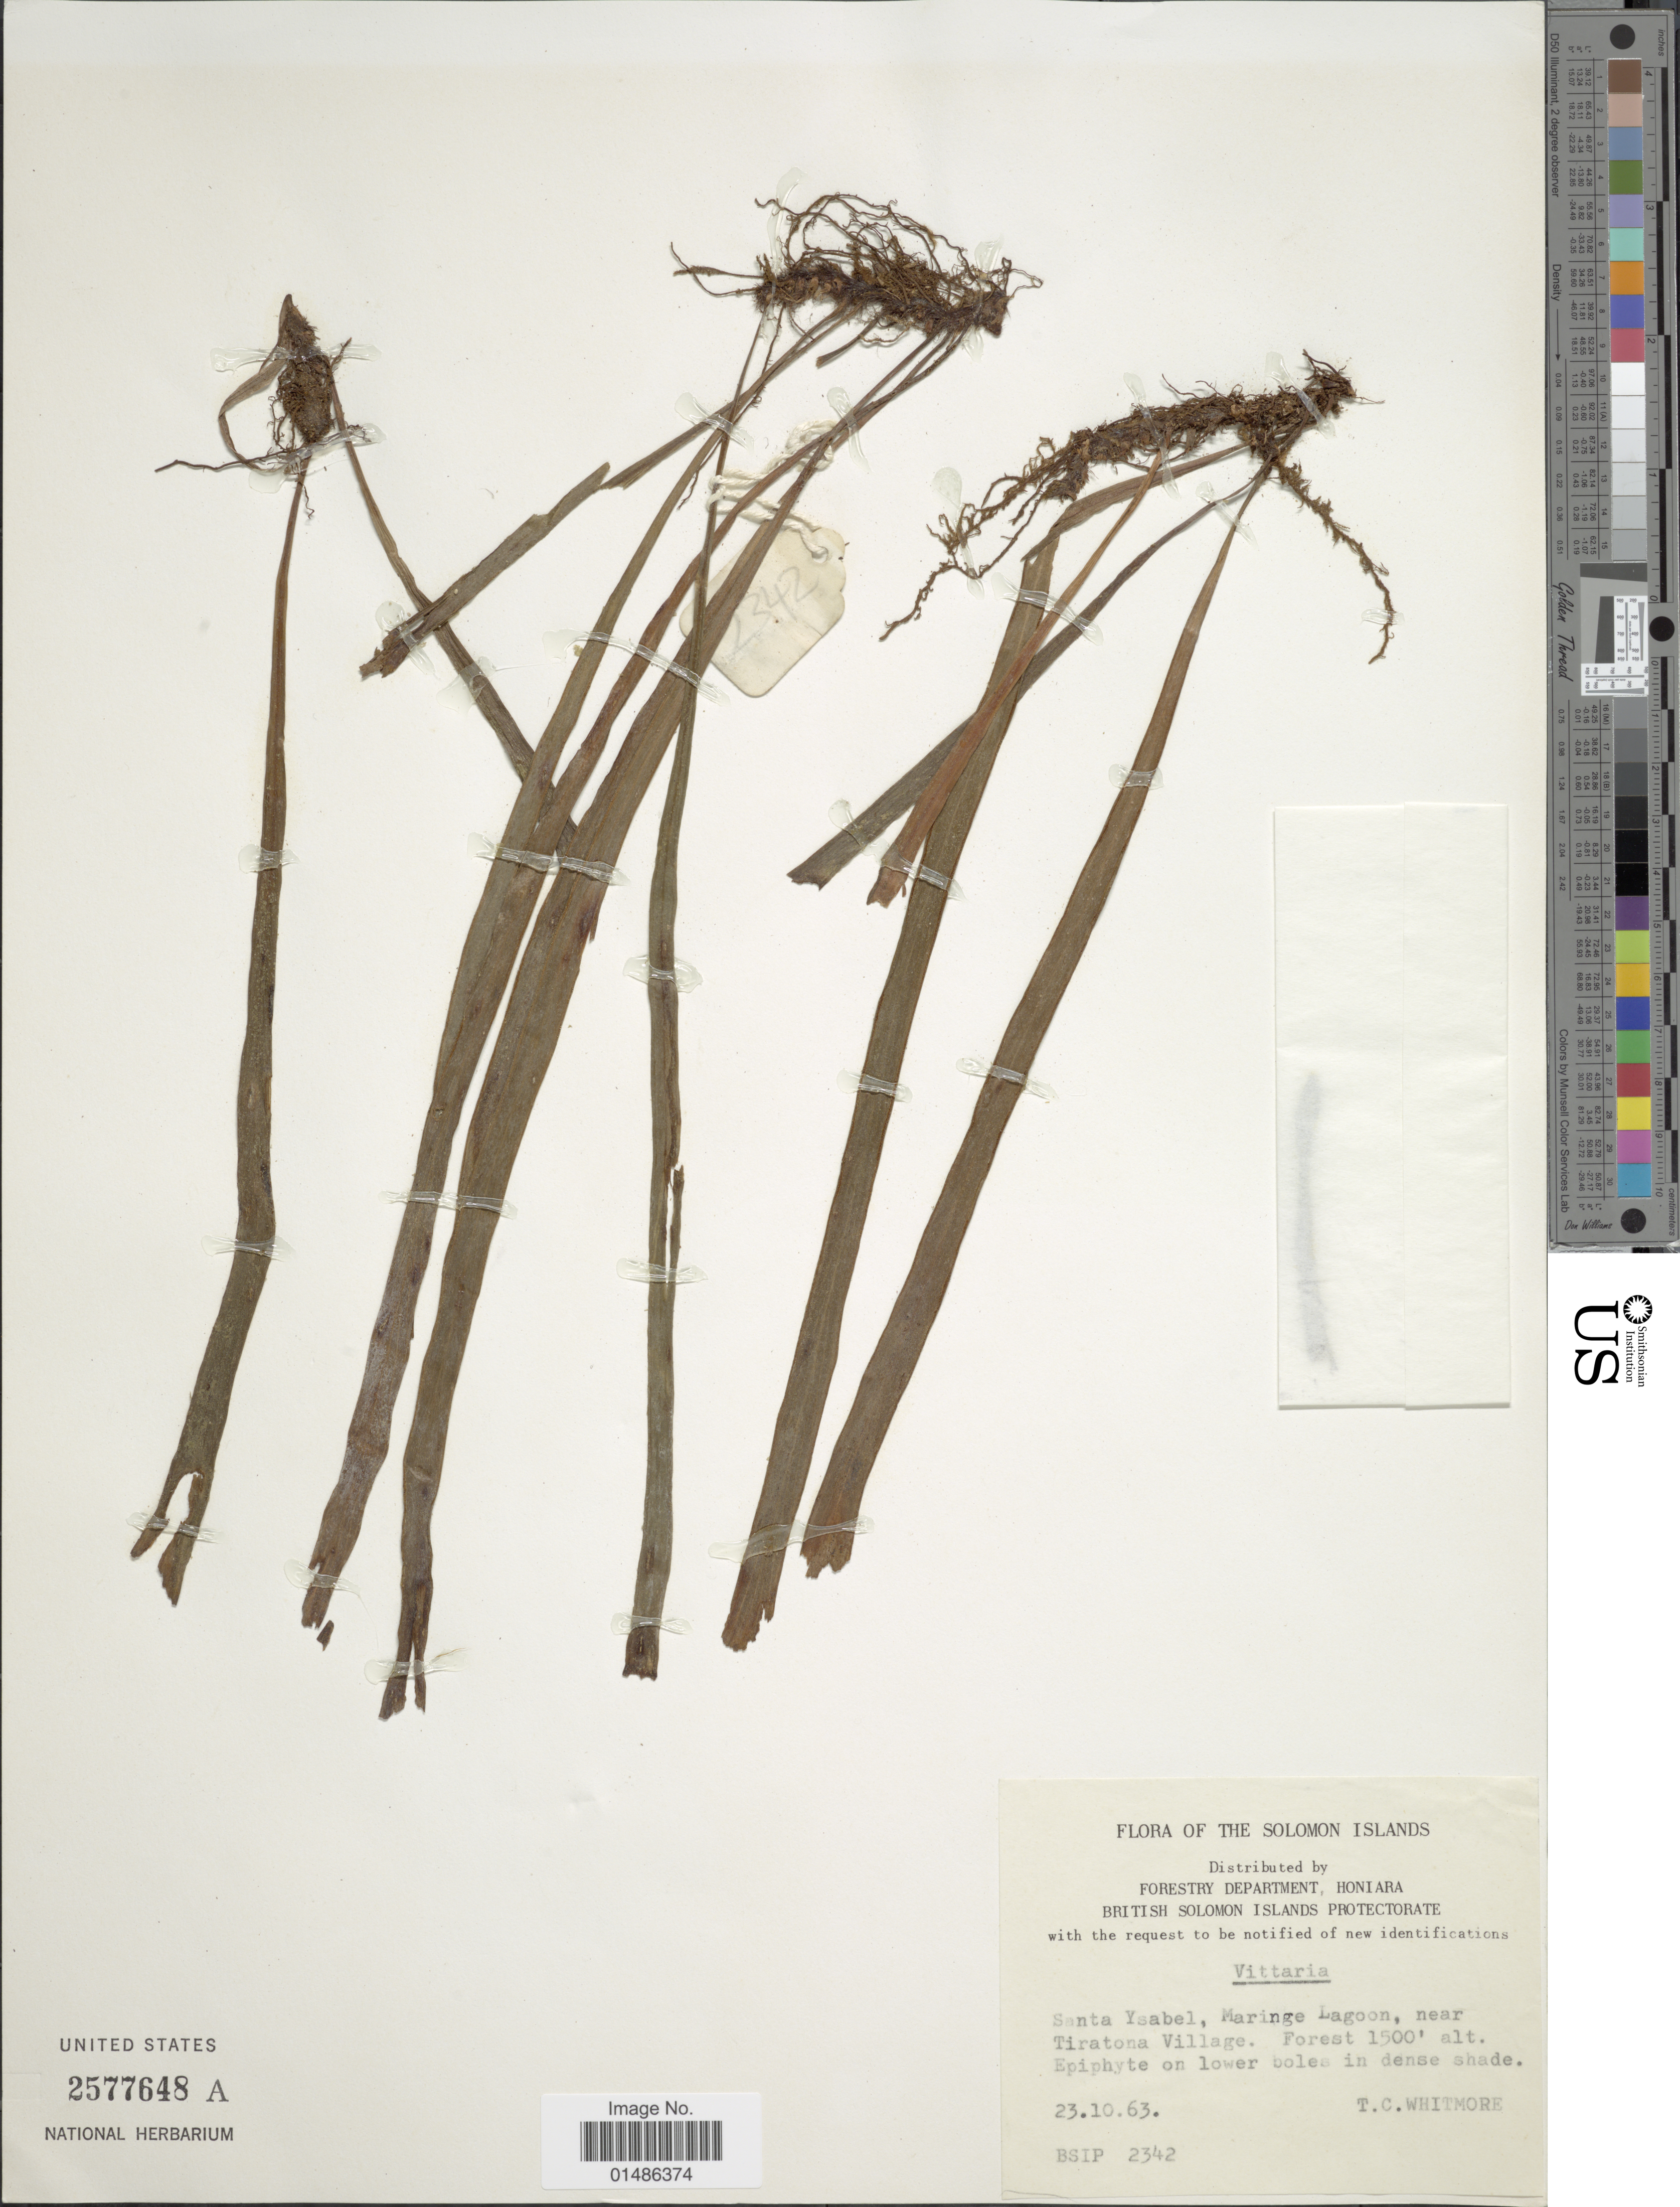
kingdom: Plantae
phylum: Tracheophyta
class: Polypodiopsida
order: Polypodiales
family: Pteridaceae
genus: Haplopteris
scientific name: Haplopteris sp.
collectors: T. C. Whitmore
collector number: BSIP 2342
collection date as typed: Transcribed d/m/y: 23/10/63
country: Solomon Islands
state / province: Solomon Islands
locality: Santa Ysabel, Maringe Lagoon, near Tiratona Village.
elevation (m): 457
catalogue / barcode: US 2577648A